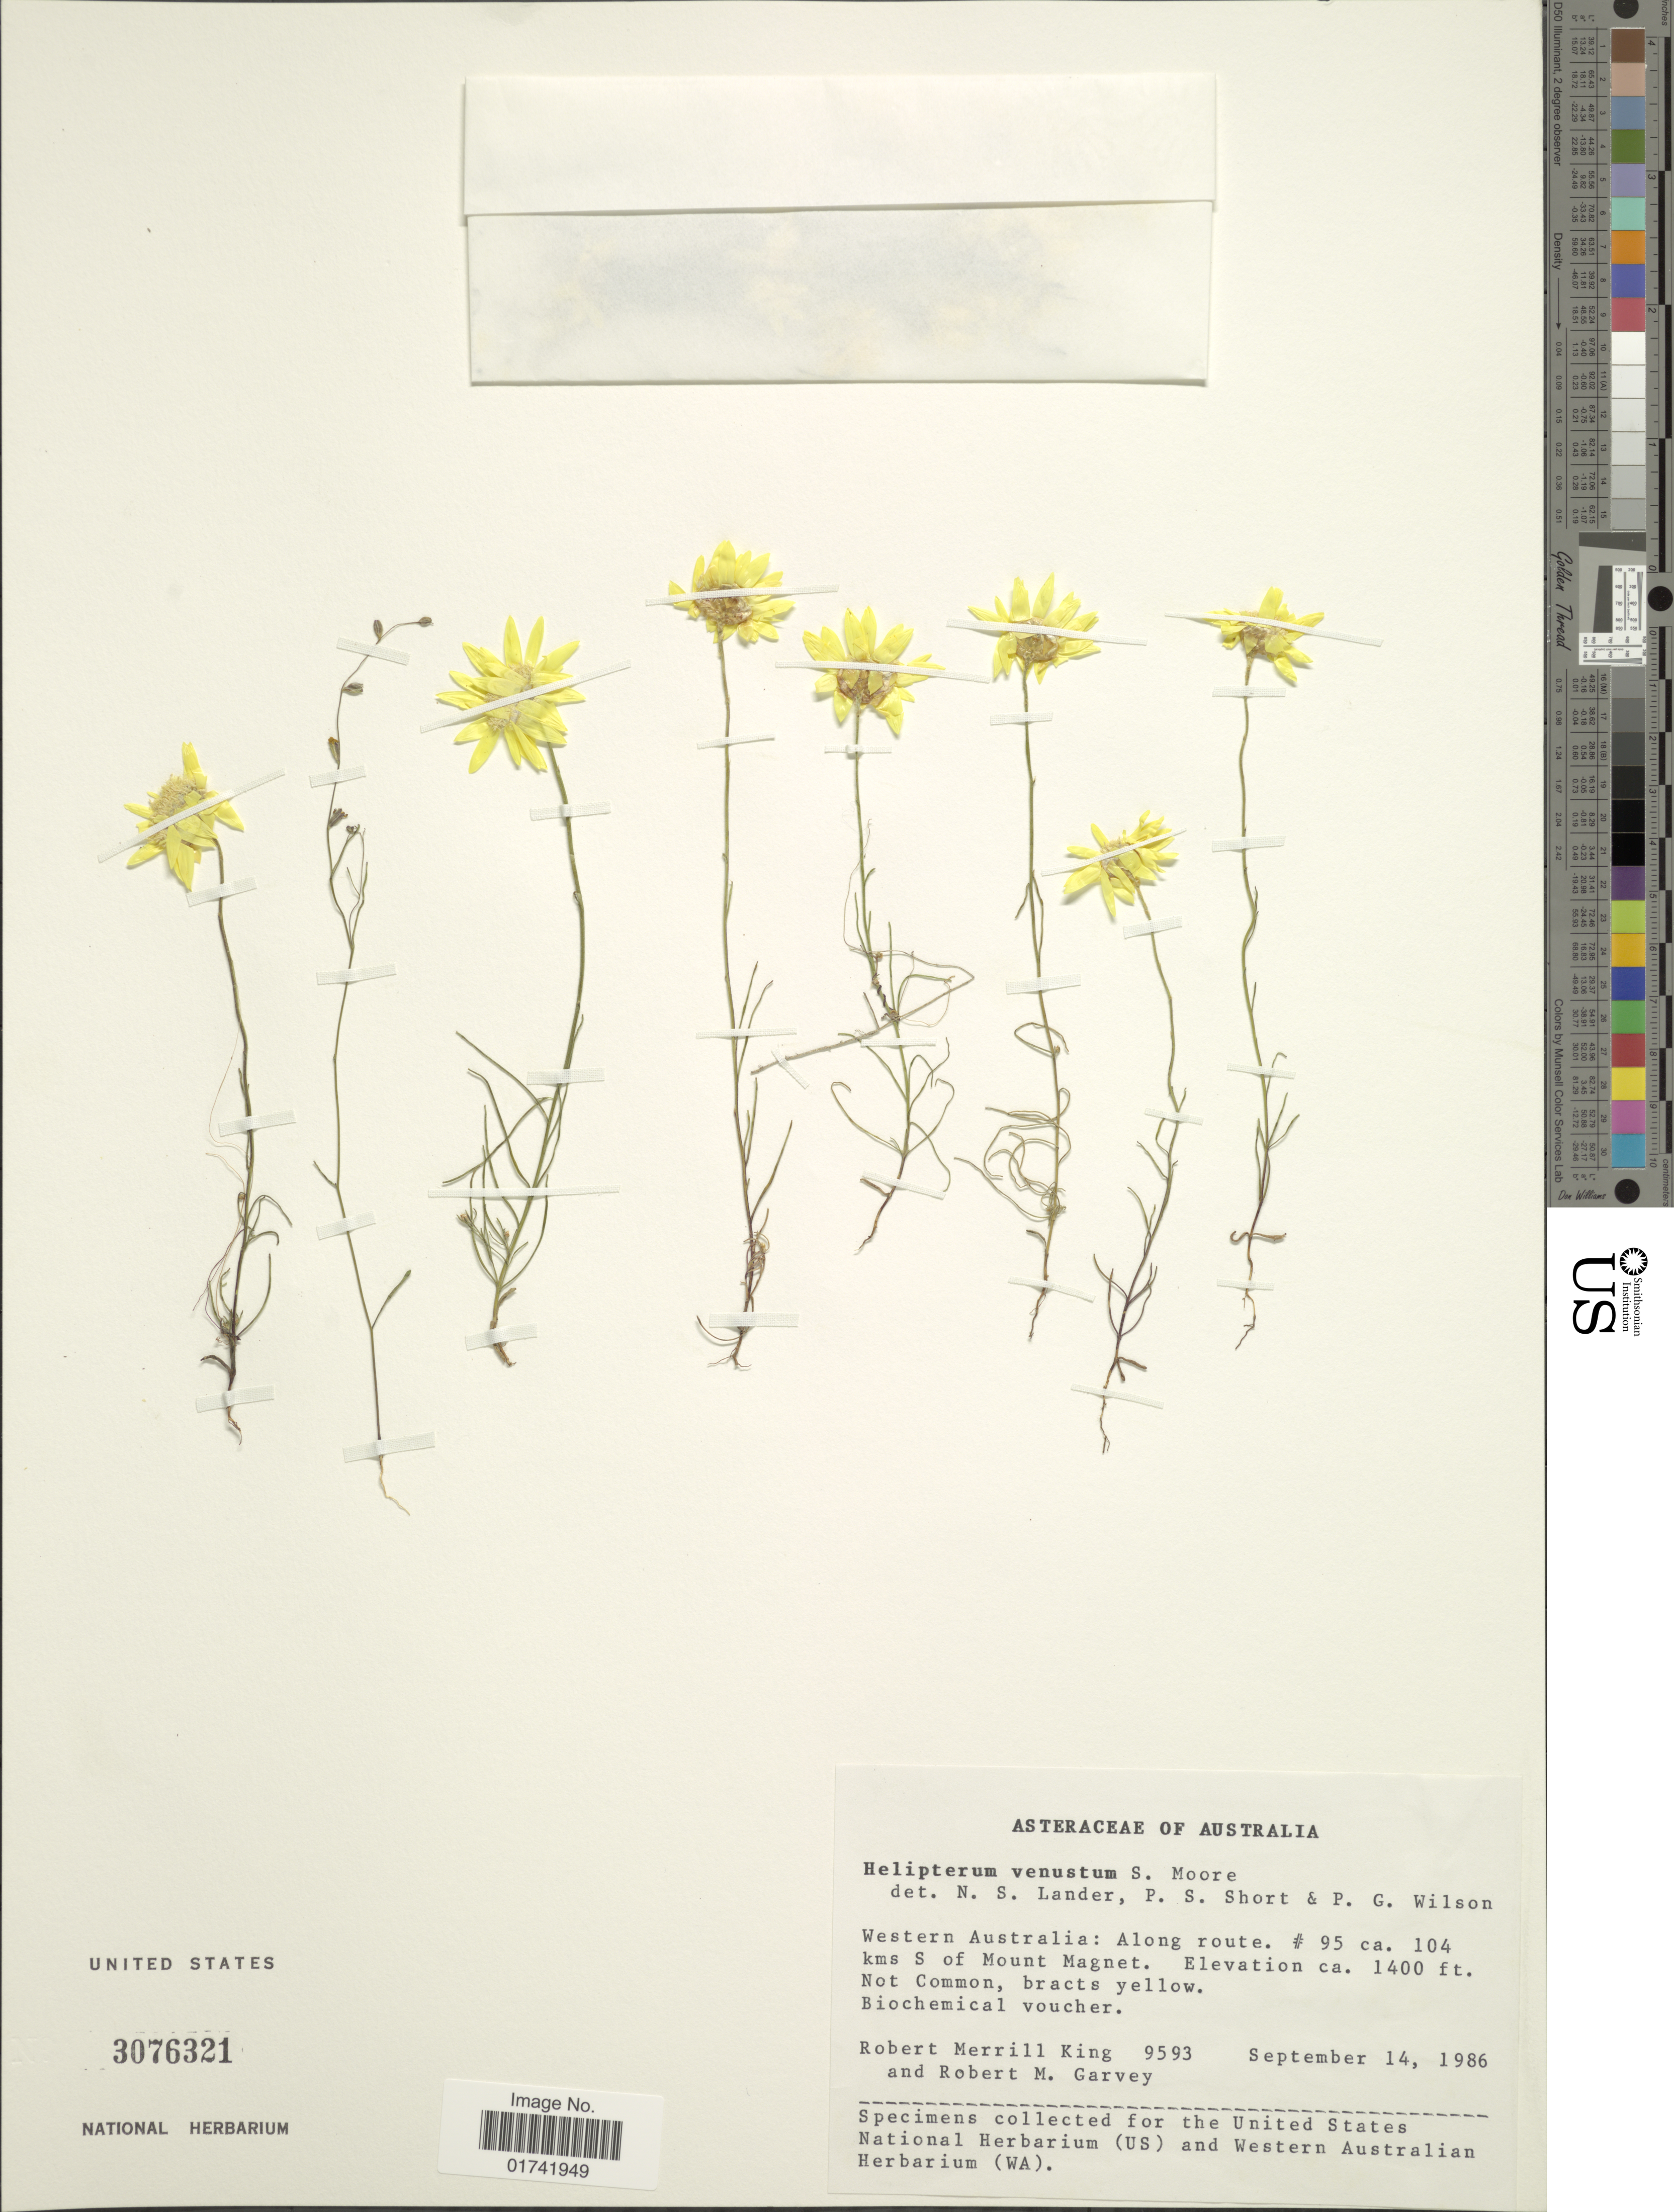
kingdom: Plantae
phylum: Tracheophyta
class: Magnoliopsida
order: Asterales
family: Asteraceae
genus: Hyalosperma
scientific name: Hyalosperma glutinosum subsp. venustum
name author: (S. Moore) Paul G. Wilson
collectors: R. M. King & R. Garvey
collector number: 9593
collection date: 1986-09-14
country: Australia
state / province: Western Australia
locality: Along route. #95 ca. 104 kms S of Mount Magnet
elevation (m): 427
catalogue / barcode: US 3076321